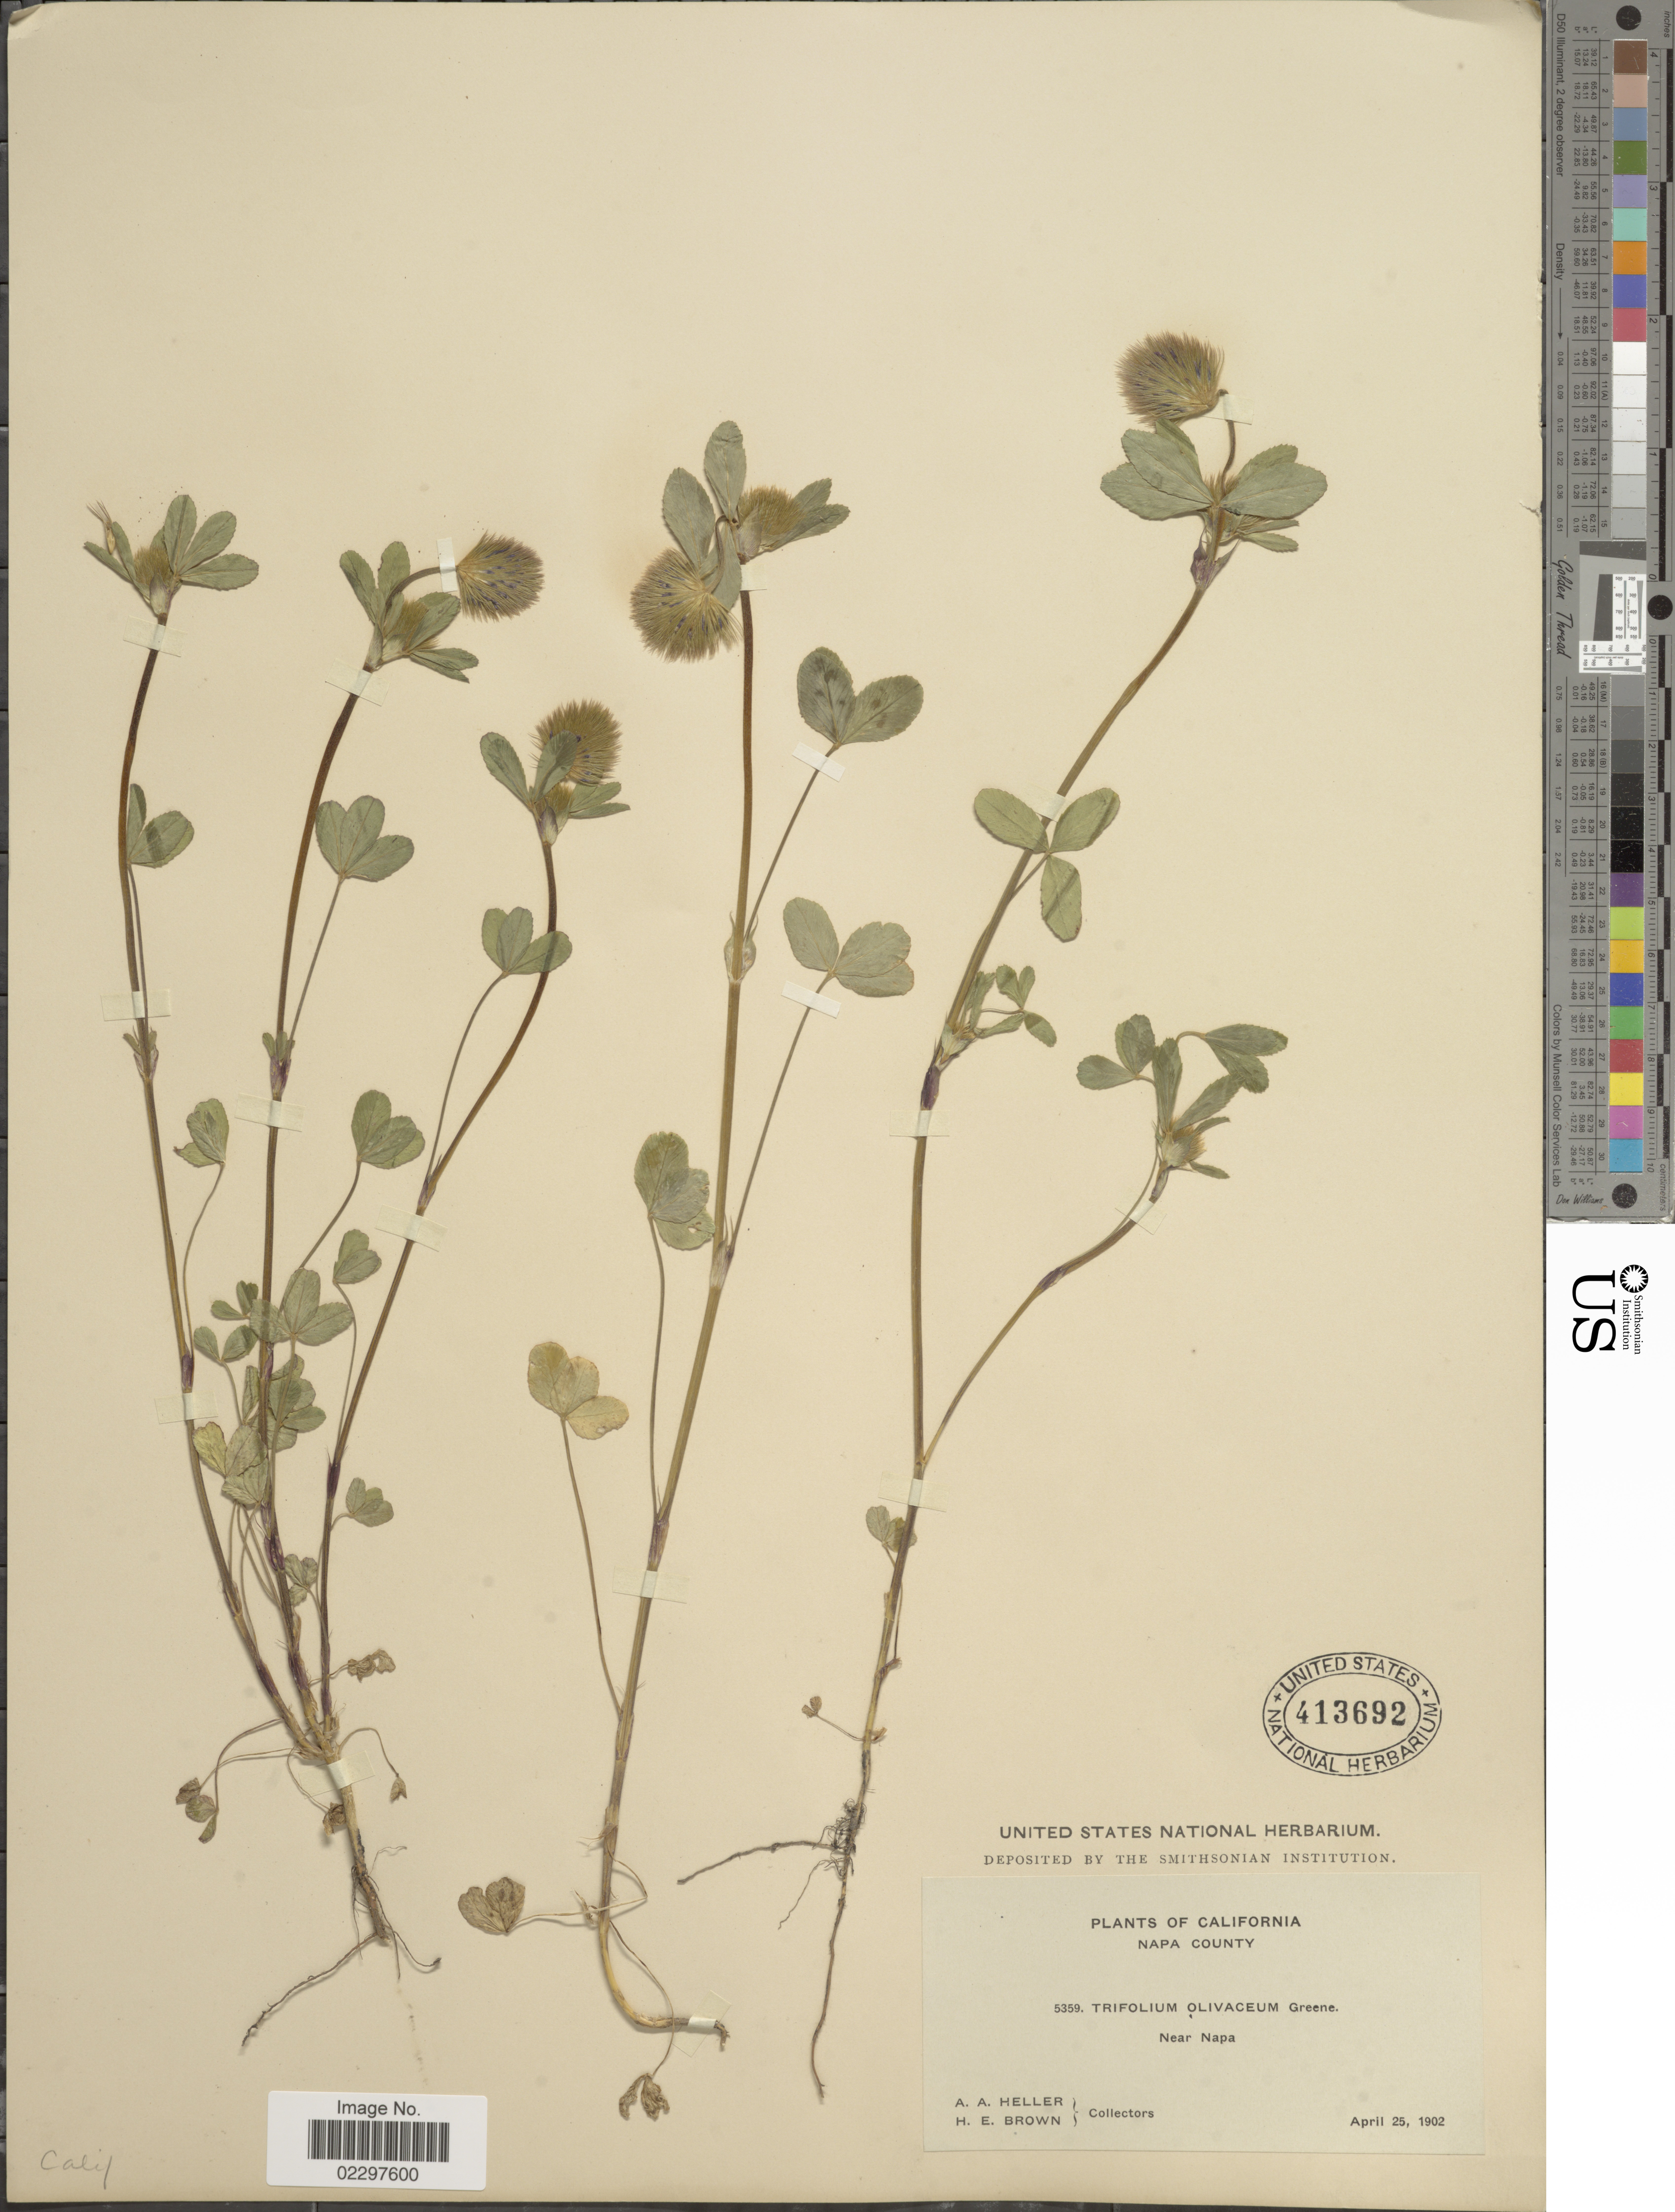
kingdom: Plantae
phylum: Tracheophyta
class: Magnoliopsida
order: Fabales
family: Fabaceae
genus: Trifolium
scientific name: Trifolium olivaceum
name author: Greene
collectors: A. A. Heller & H. E. Brown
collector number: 5359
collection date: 1902-04-25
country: United States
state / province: California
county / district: Napa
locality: Napa County. Near Napa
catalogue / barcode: US 413692